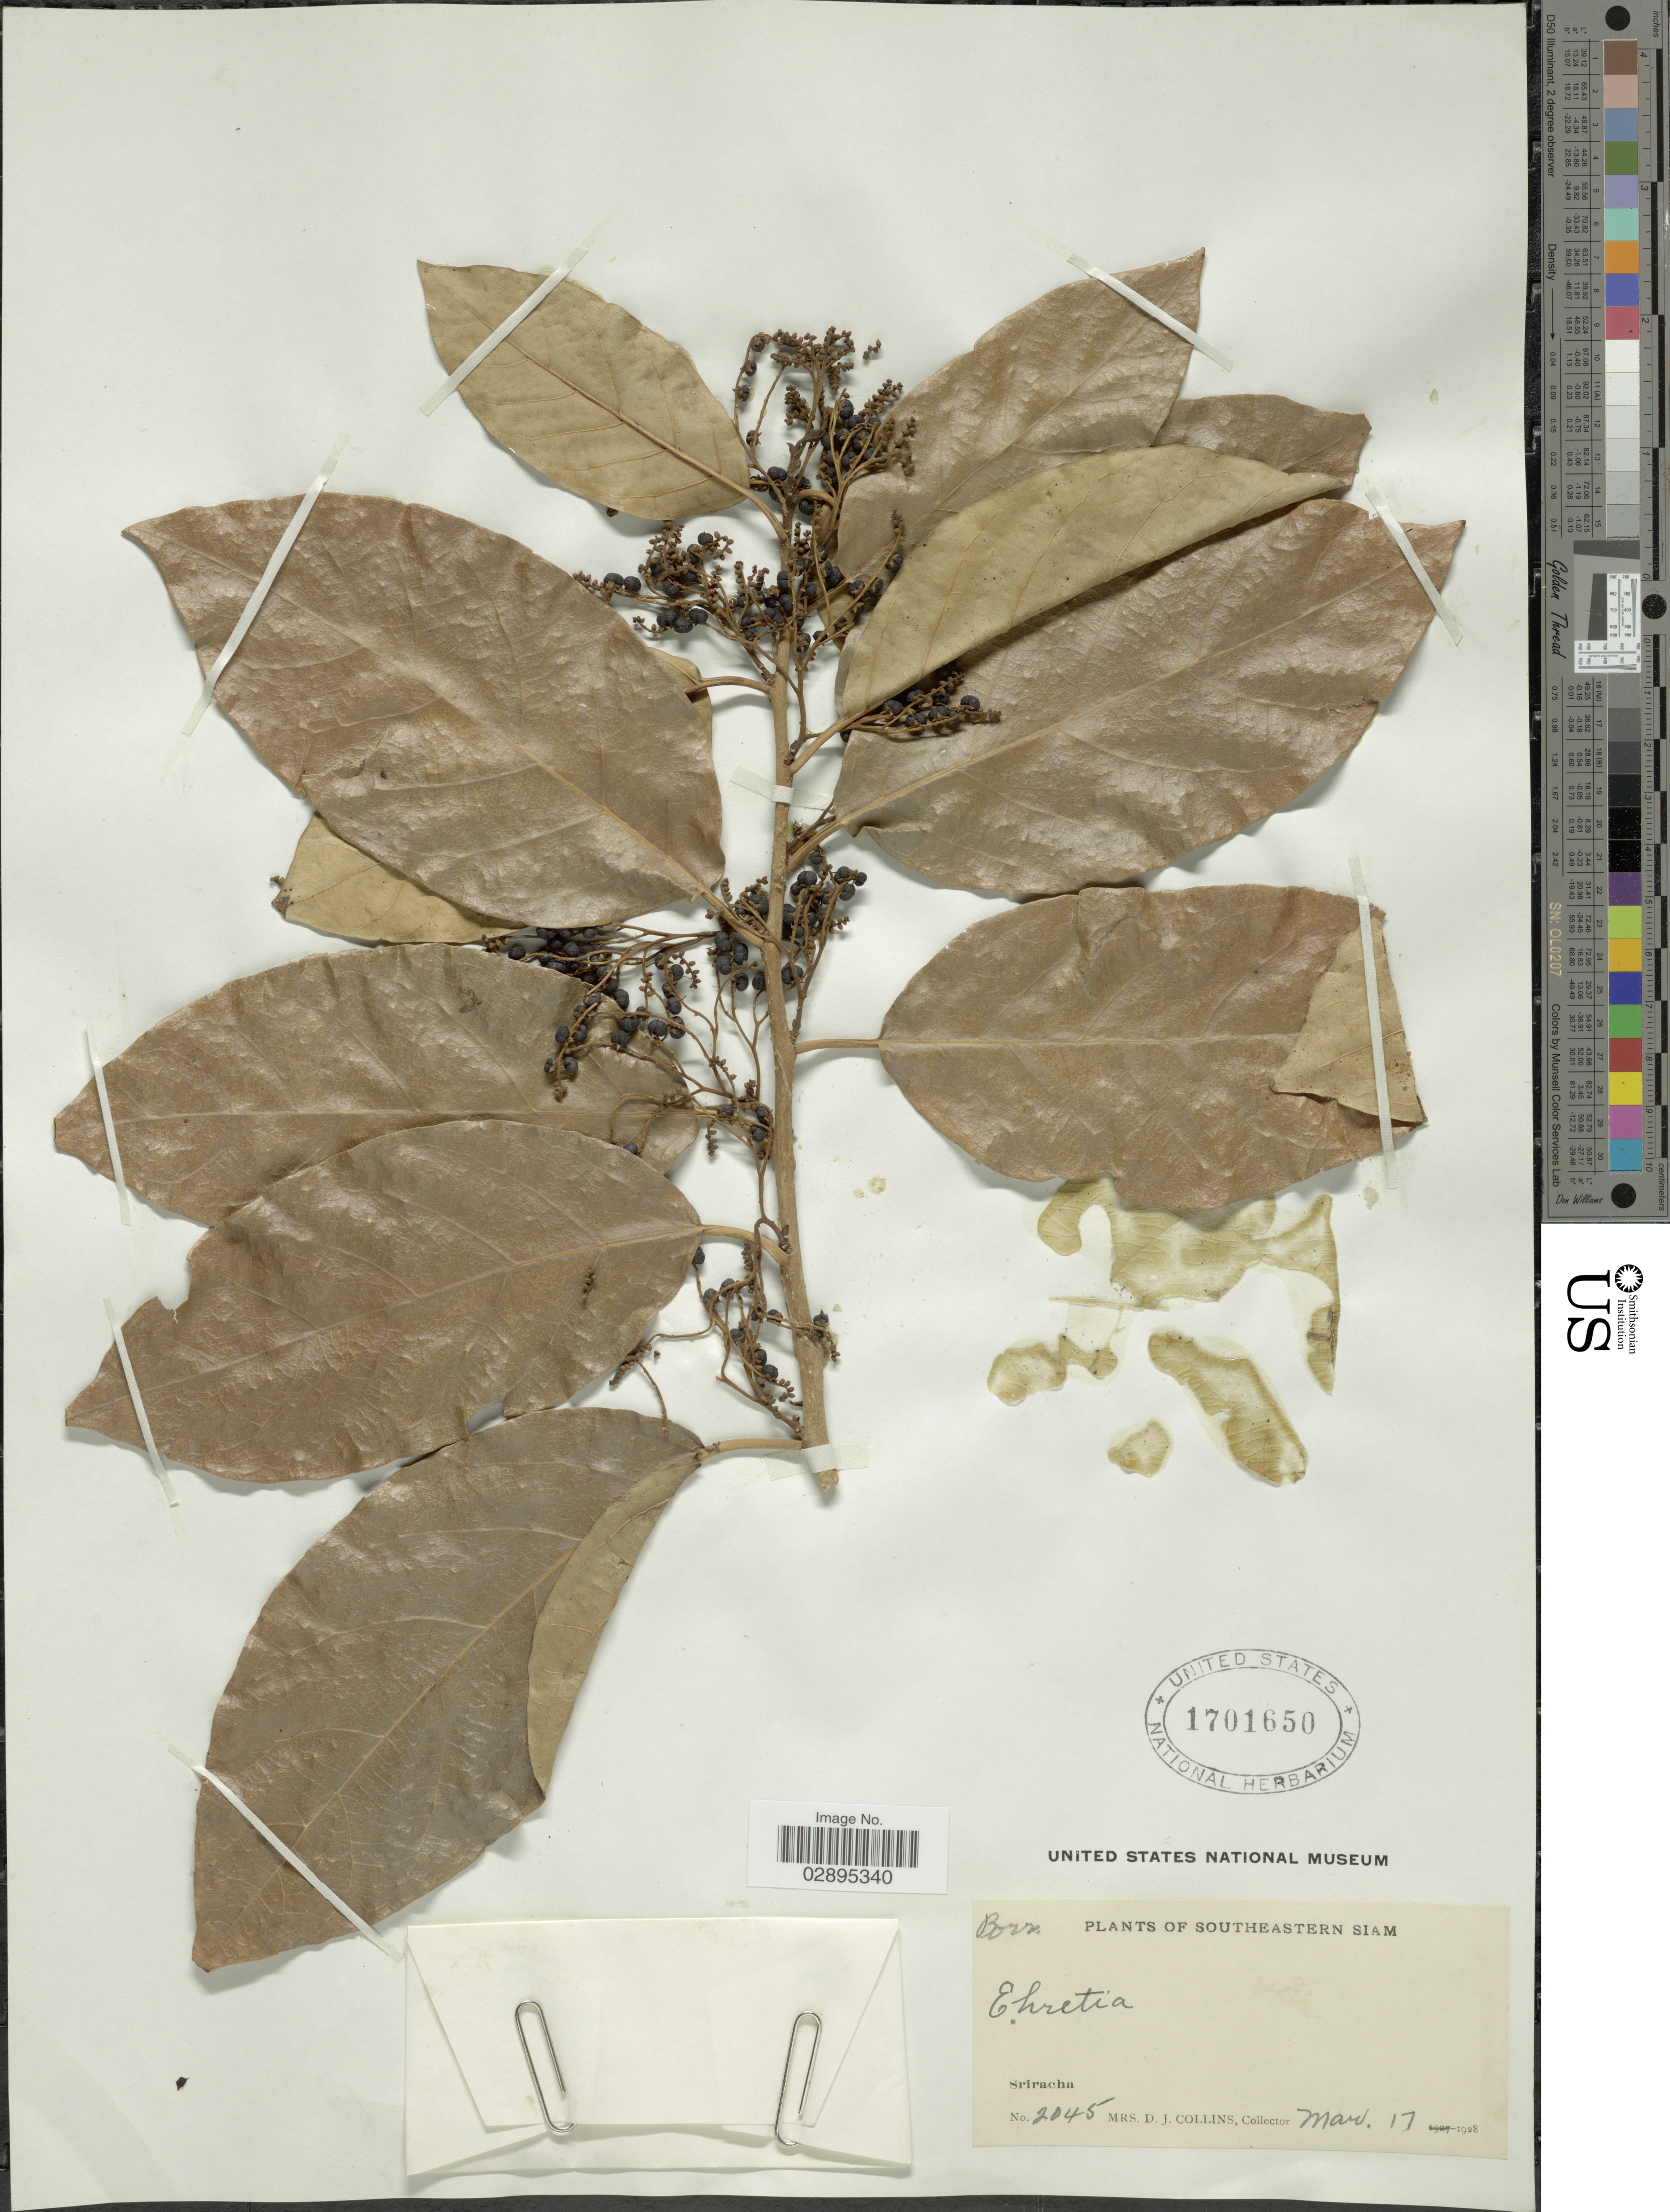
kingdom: Plantae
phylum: Tracheophyta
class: Magnoliopsida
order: Boraginales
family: Ehretiaceae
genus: Ehretia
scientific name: Ehretia sp.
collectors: Mrs. D. J. Collins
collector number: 2045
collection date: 1928-03-17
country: Thailand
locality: Southeastern Siam. Sriracha.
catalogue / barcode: US 1701650